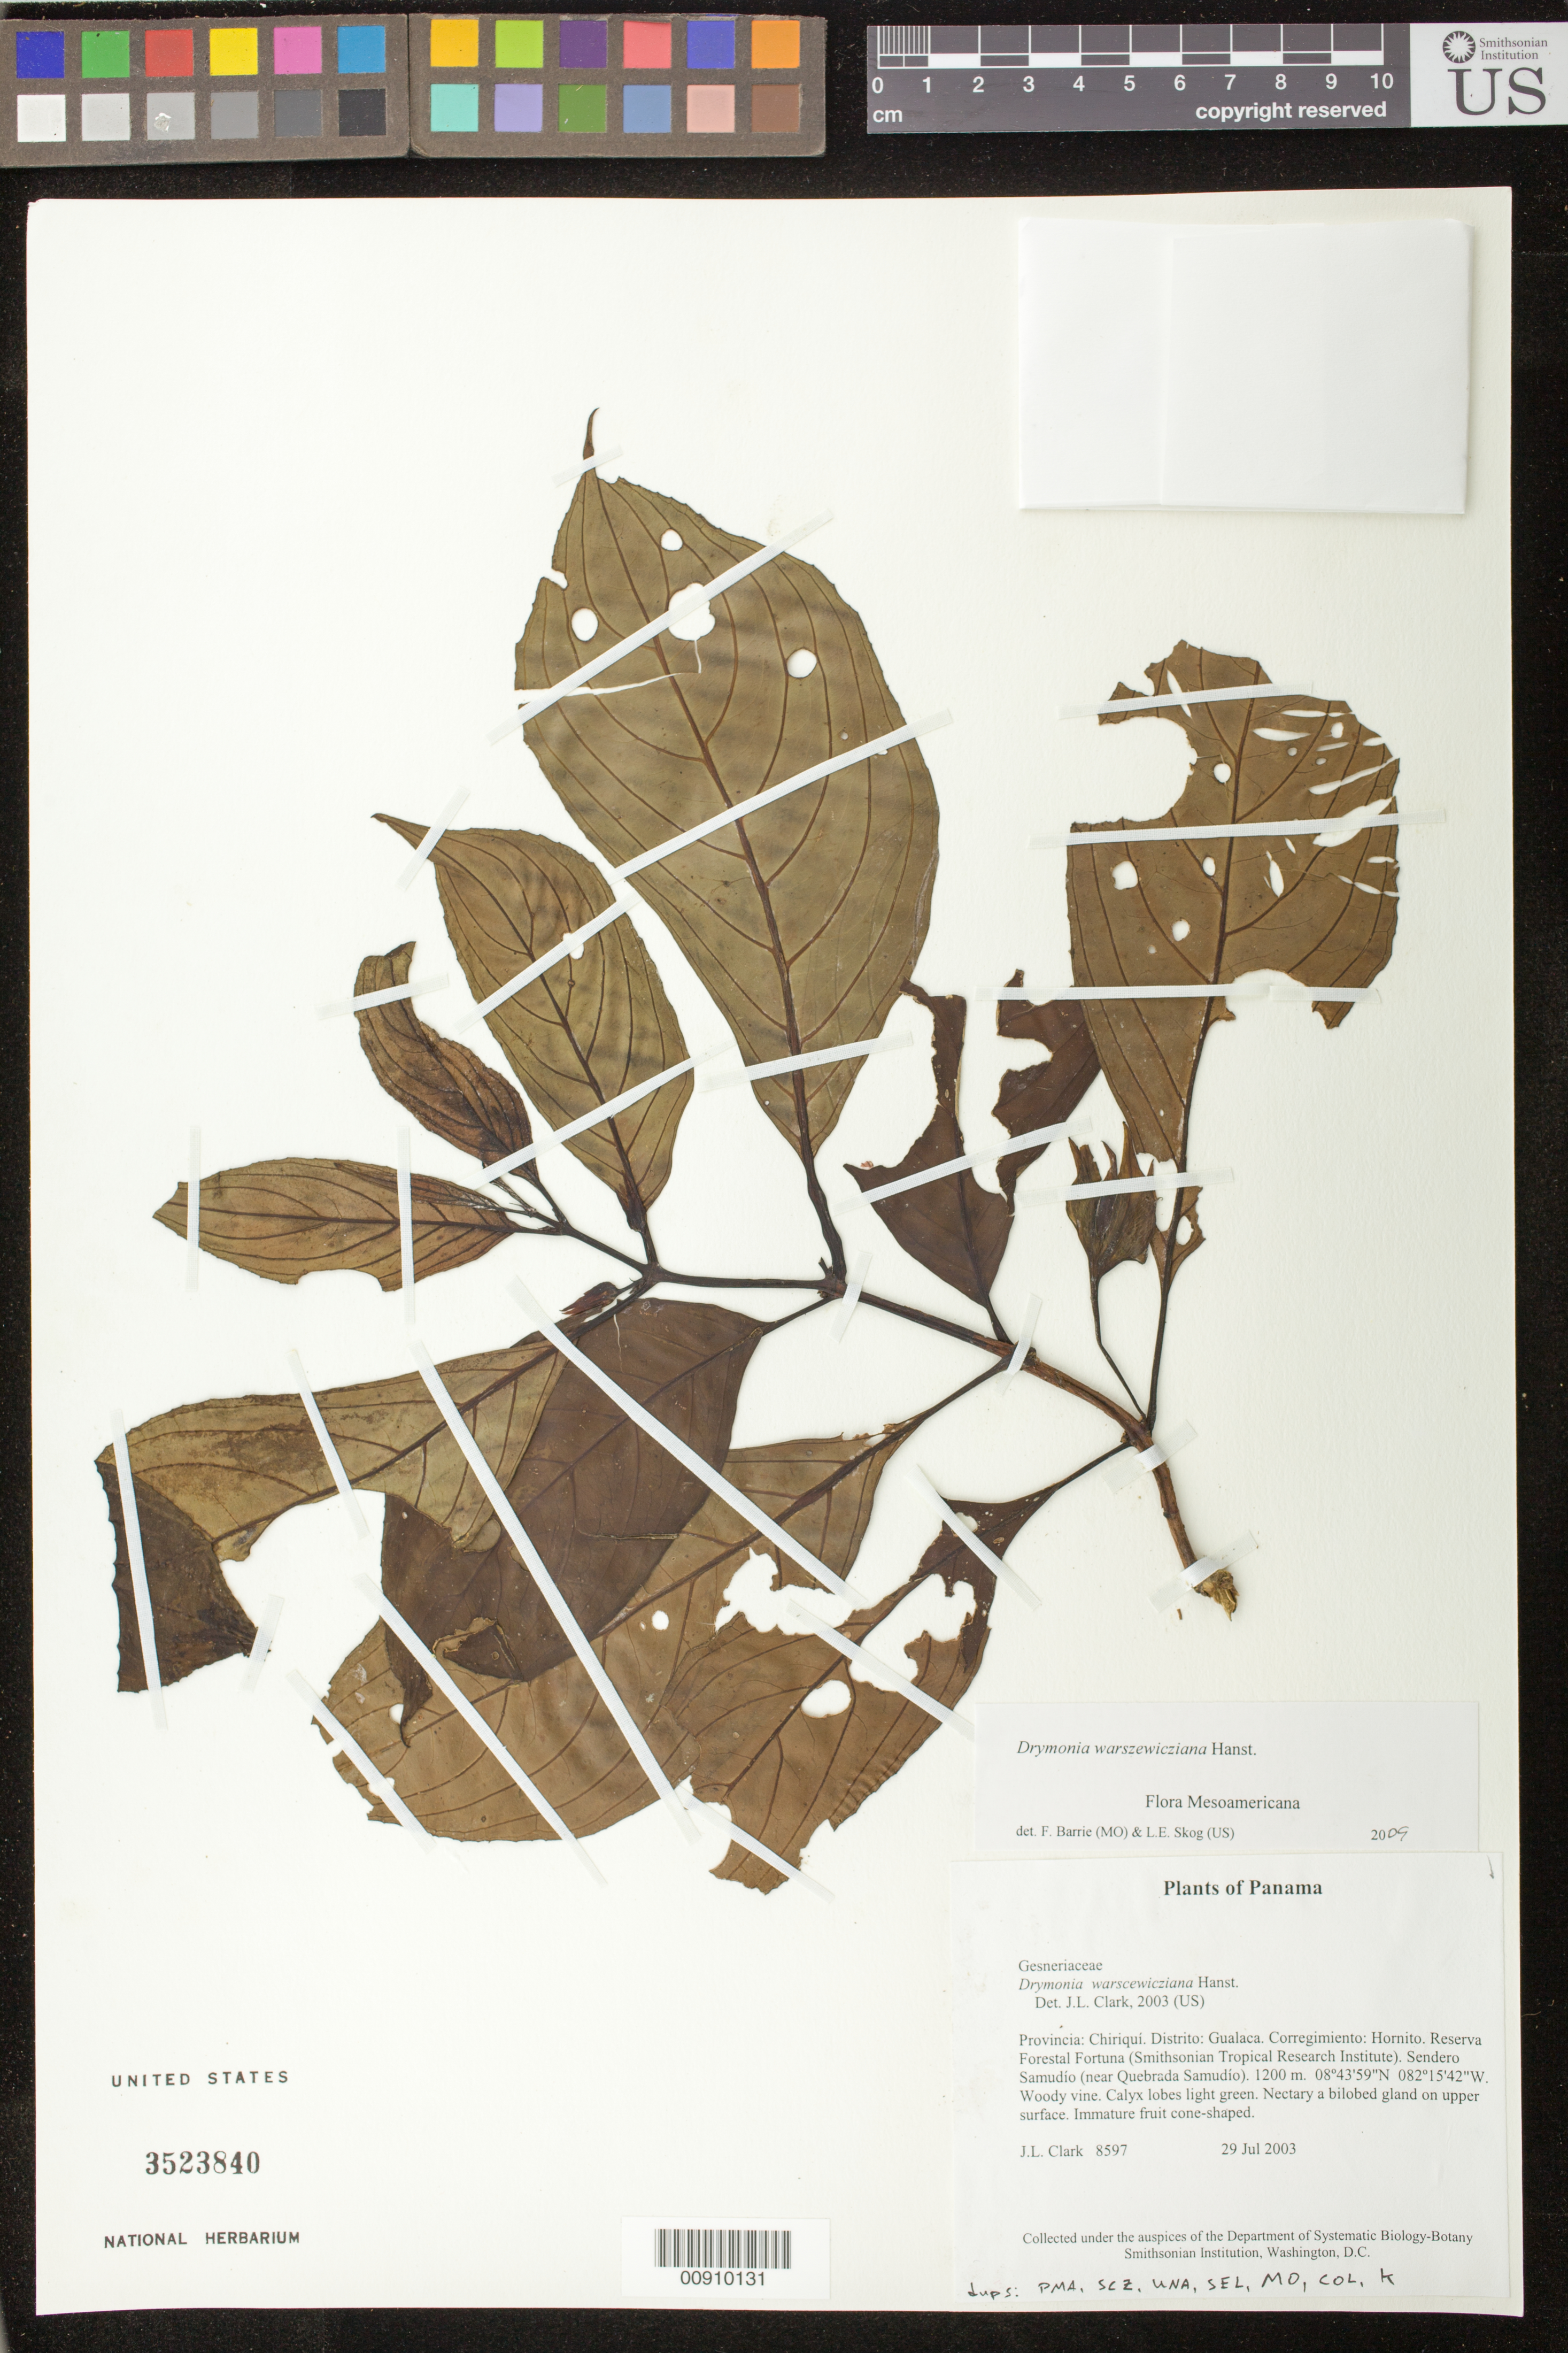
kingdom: Plantae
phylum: Tracheophyta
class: Magnoliopsida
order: Lamiales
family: Gesneriaceae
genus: Drymonia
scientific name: Drymonia warszewicziana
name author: Hanst.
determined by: Clark, J. L., (SEL), The Marie Selby Botanical Garden (UNITED STATES)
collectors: J. L. Clark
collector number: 8597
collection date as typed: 29 Jul 2003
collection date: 2003-07-29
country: Panama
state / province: Chiriqui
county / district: Gualaca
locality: Gualaca. Corregimiento: Hornito. Reserva Forestal Fortuna (Smithsonian Tropical Research Institute). Sendero Samudío (near Quebrada Samudío).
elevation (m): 1200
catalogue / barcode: US 3523840